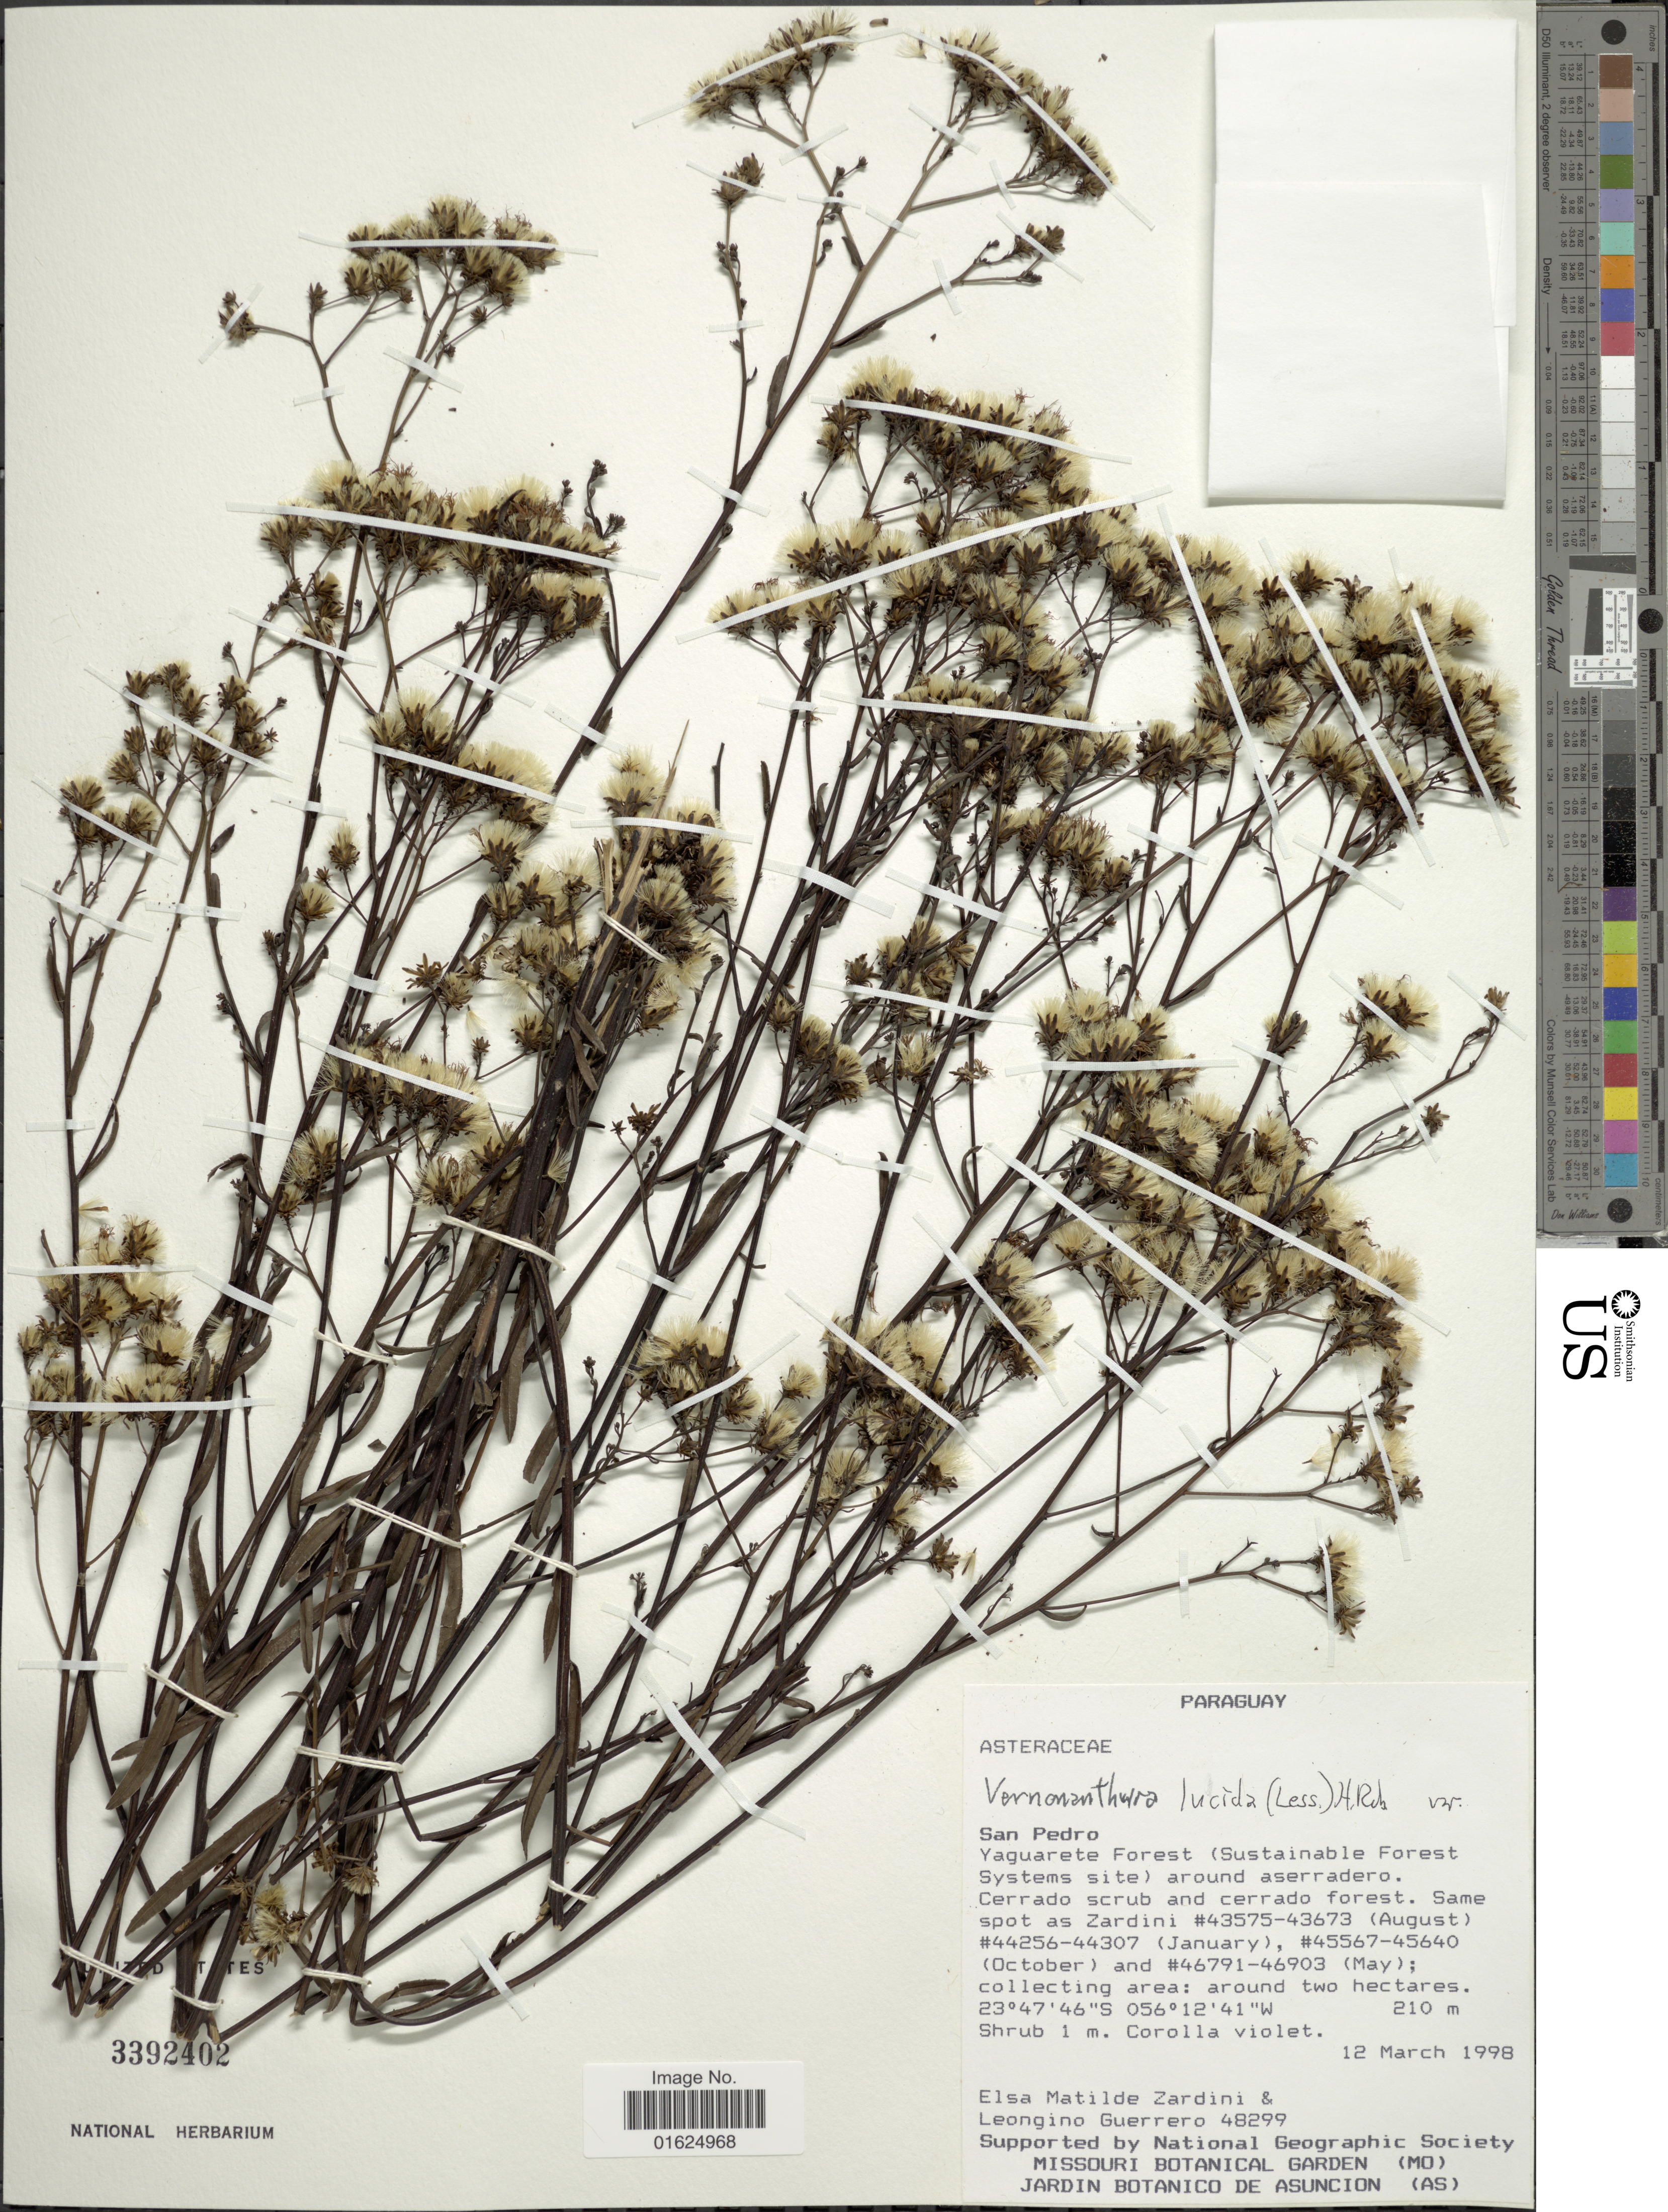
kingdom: Plantae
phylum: Tracheophyta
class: Magnoliopsida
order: Asterales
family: Asteraceae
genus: Vernonanthura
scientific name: Vernonanthura lucida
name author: (Less.) H. Rob.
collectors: E. M. Zardini & L. Guerrero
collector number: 48299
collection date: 1998-03-12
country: Paraguay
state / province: San Pedro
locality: Yaguarete Forest (Sustainable Forest Systems site) around aserradero.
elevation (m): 210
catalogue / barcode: US 3392402